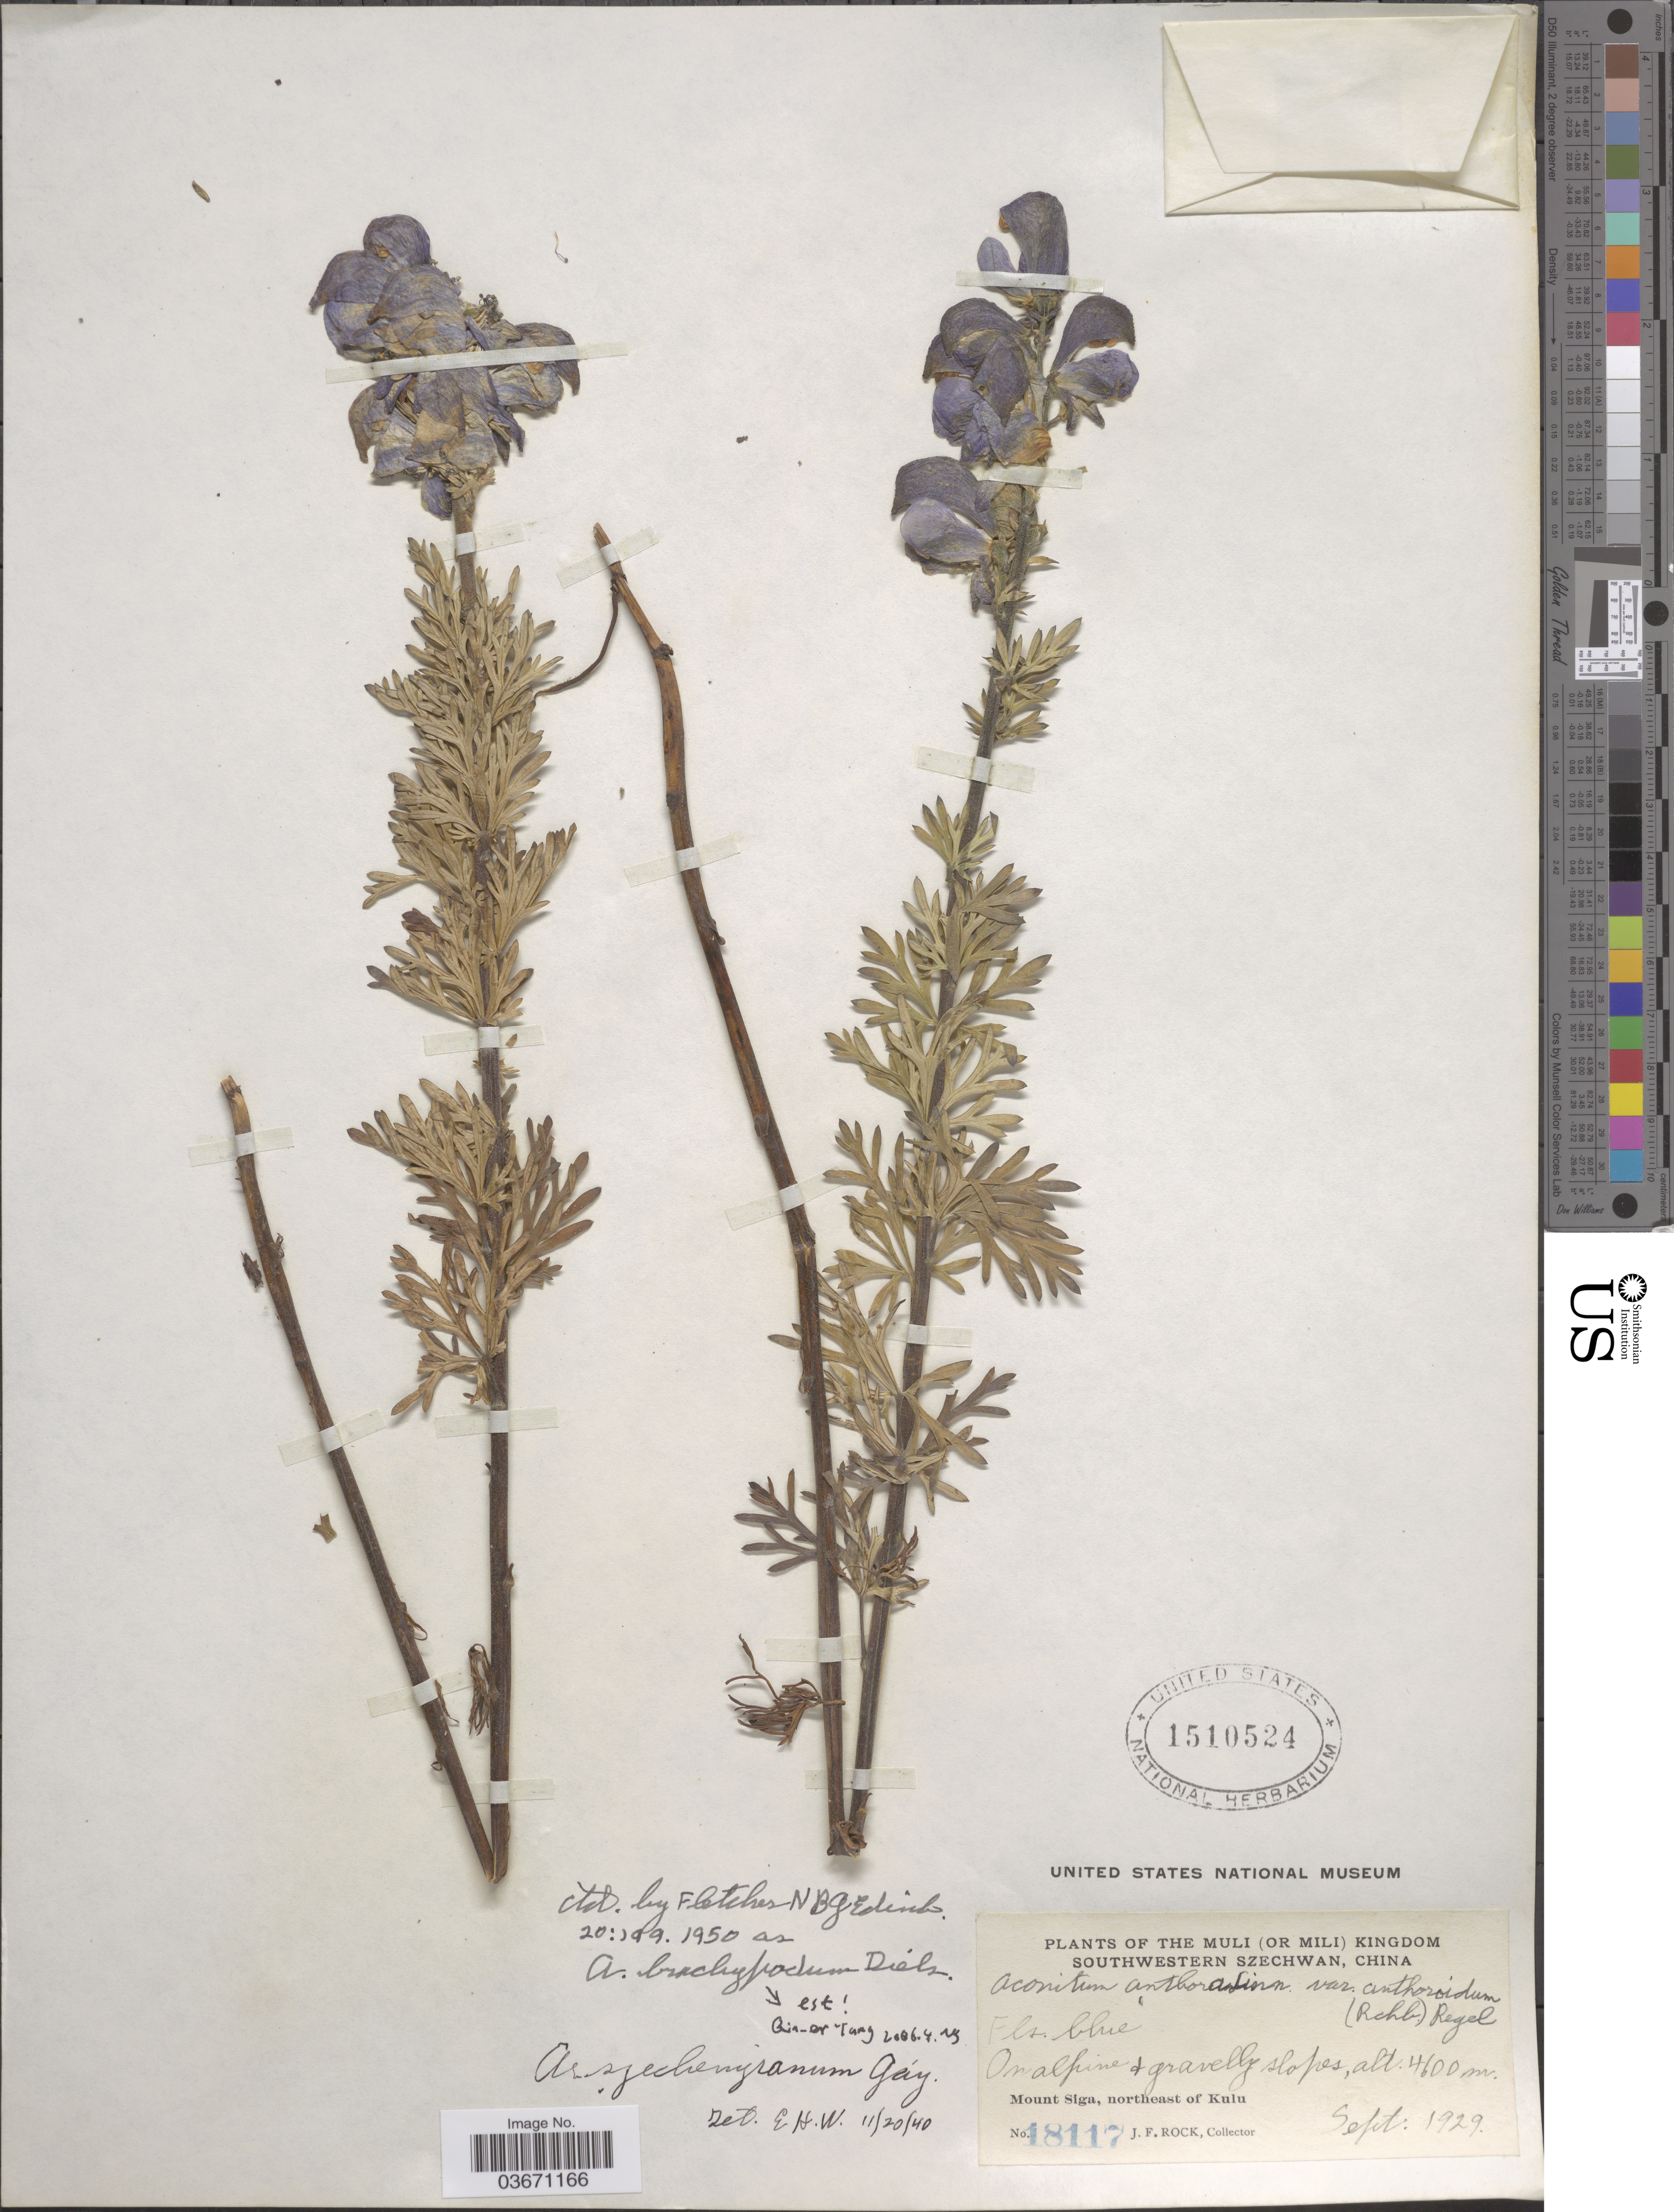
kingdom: Plantae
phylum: Tracheophyta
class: Magnoliopsida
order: Ranunculales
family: Ranunculaceae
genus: Aconitum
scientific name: Aconitum brachypodum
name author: Diels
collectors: J. Rock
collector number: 18117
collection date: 1929-09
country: China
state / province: Sichuan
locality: The Muli (or Mili) Kingdom Southwestern Szechwan. Mount Siga, northeast of Kulu.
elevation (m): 4600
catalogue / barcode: US 1510524